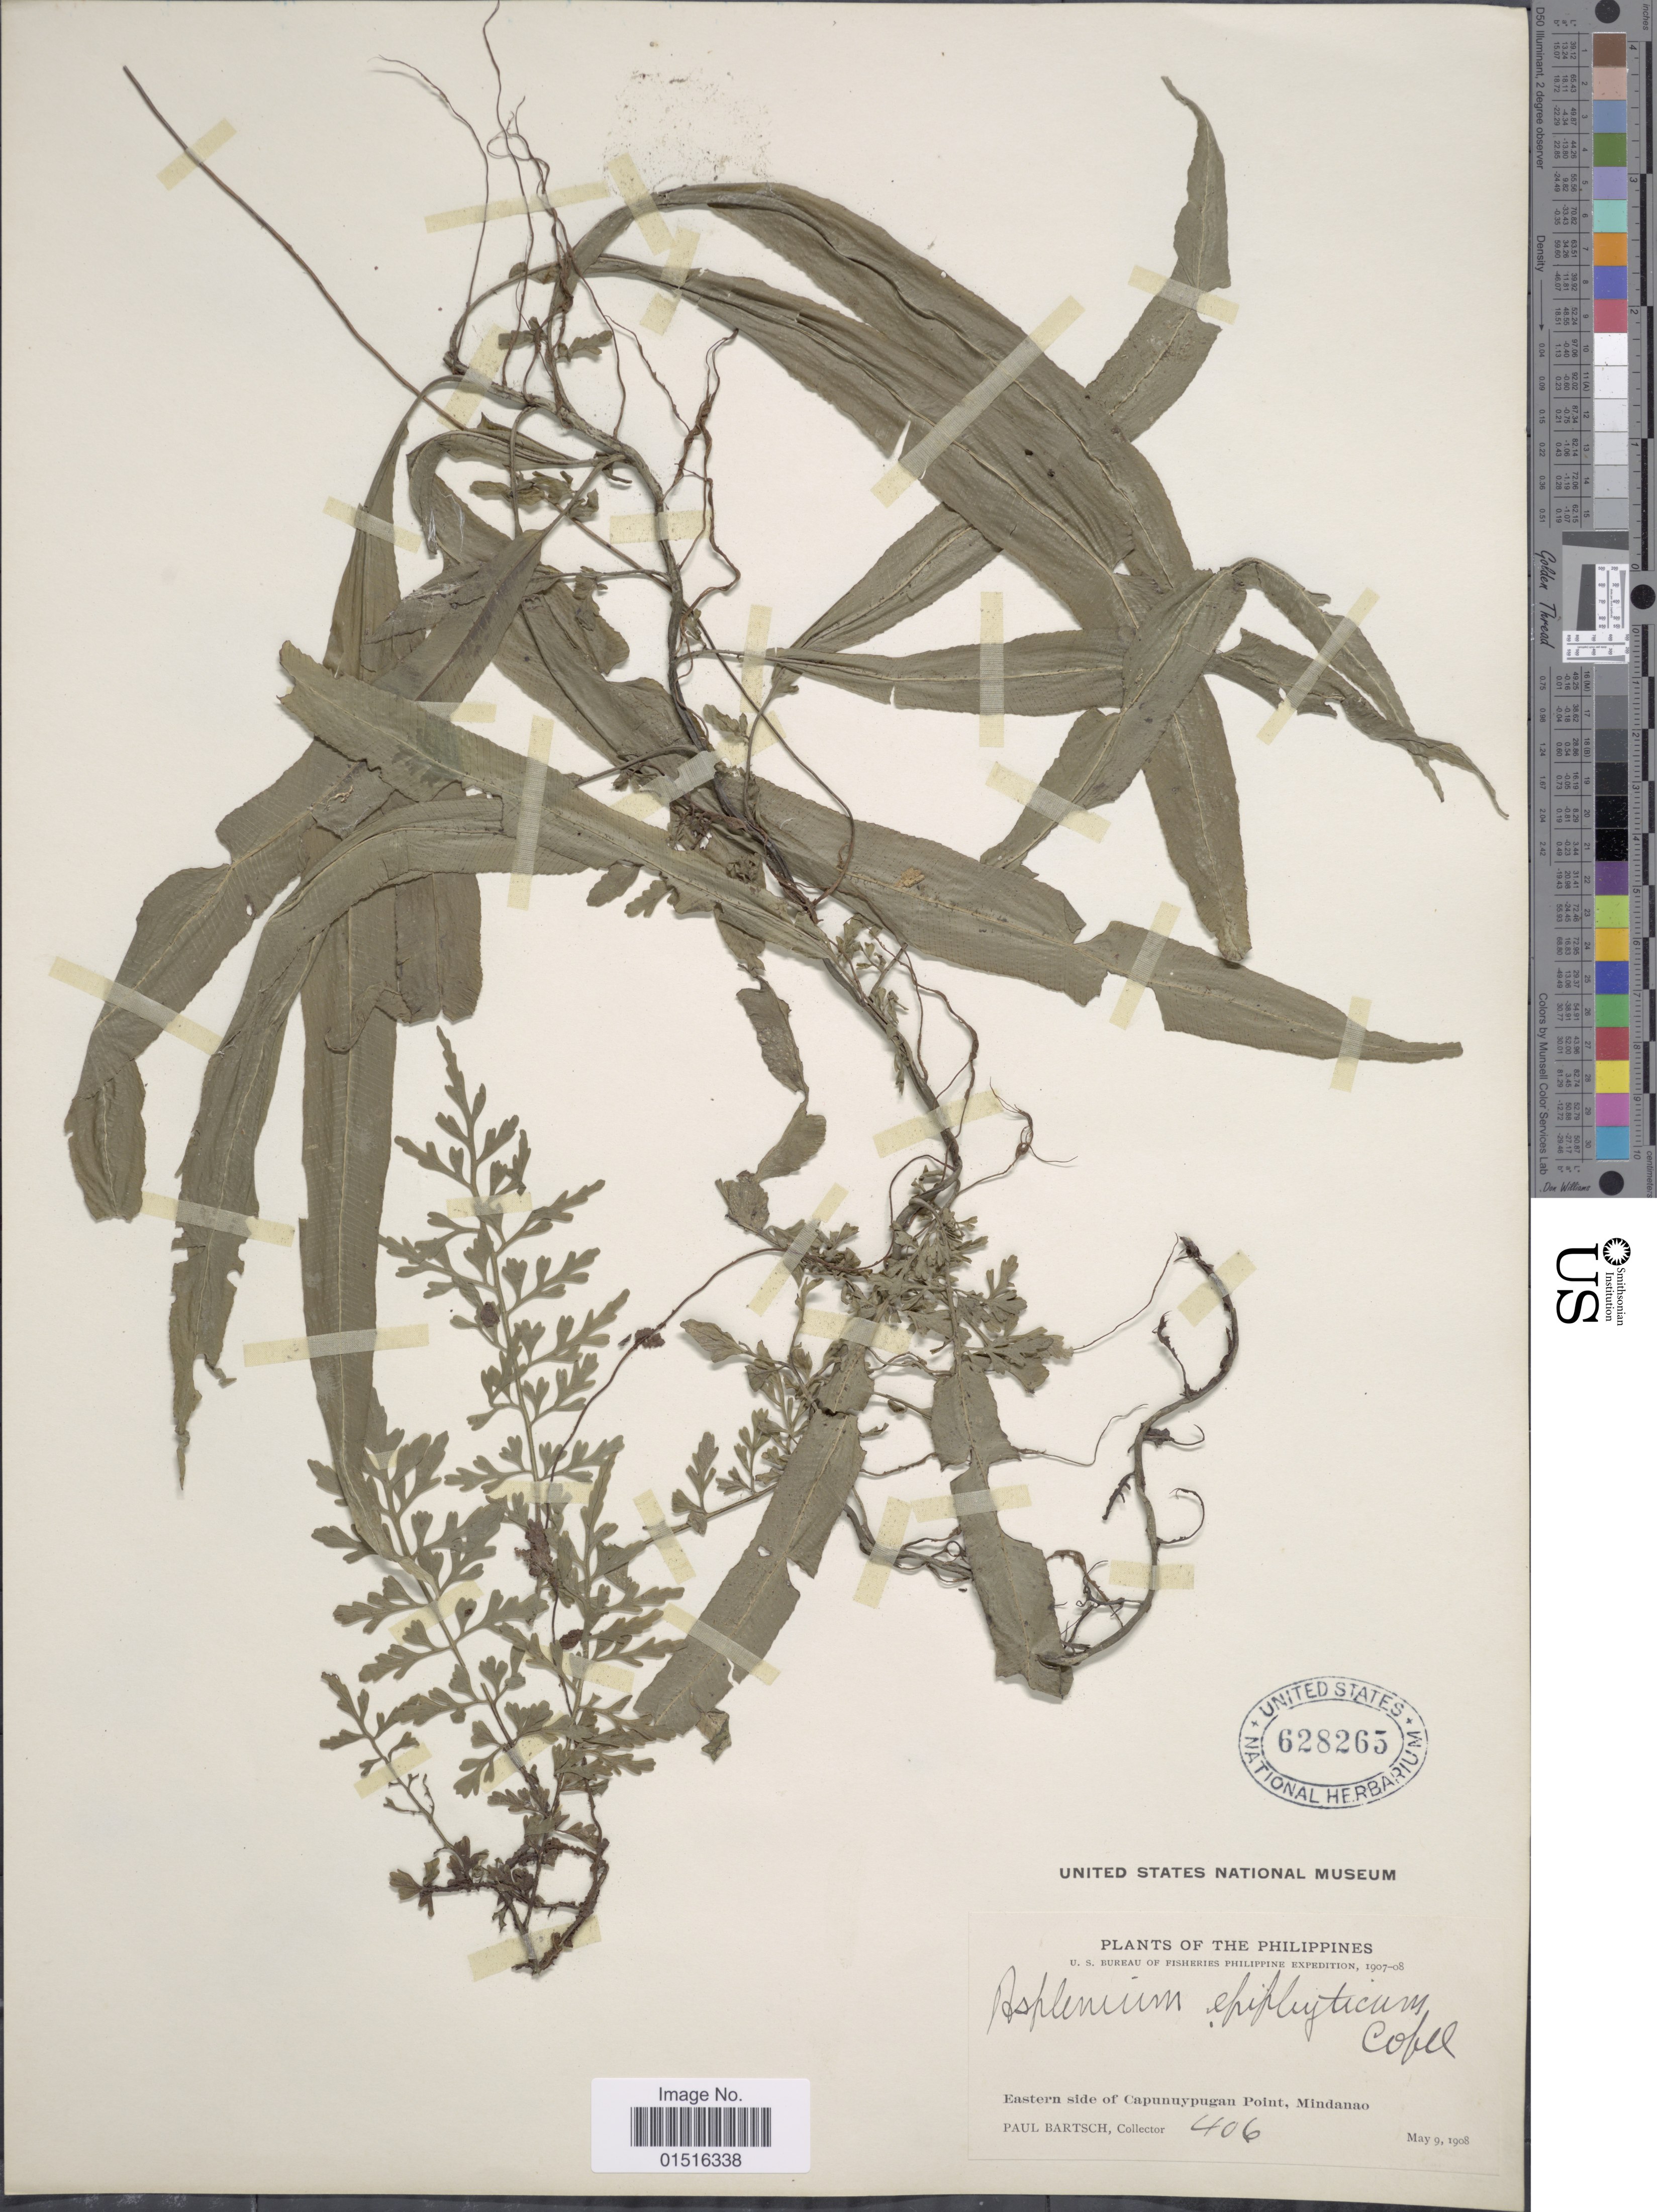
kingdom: Plantae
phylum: Tracheophyta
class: Polypodiopsida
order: Polypodiales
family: Aspleniaceae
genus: Asplenium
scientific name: Asplenium epiphyticum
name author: Copel.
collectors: P. Bartsch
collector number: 406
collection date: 1908-05-09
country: Philippines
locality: Eastern side of Capunuypugan Point, Mindanao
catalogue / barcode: US 628265